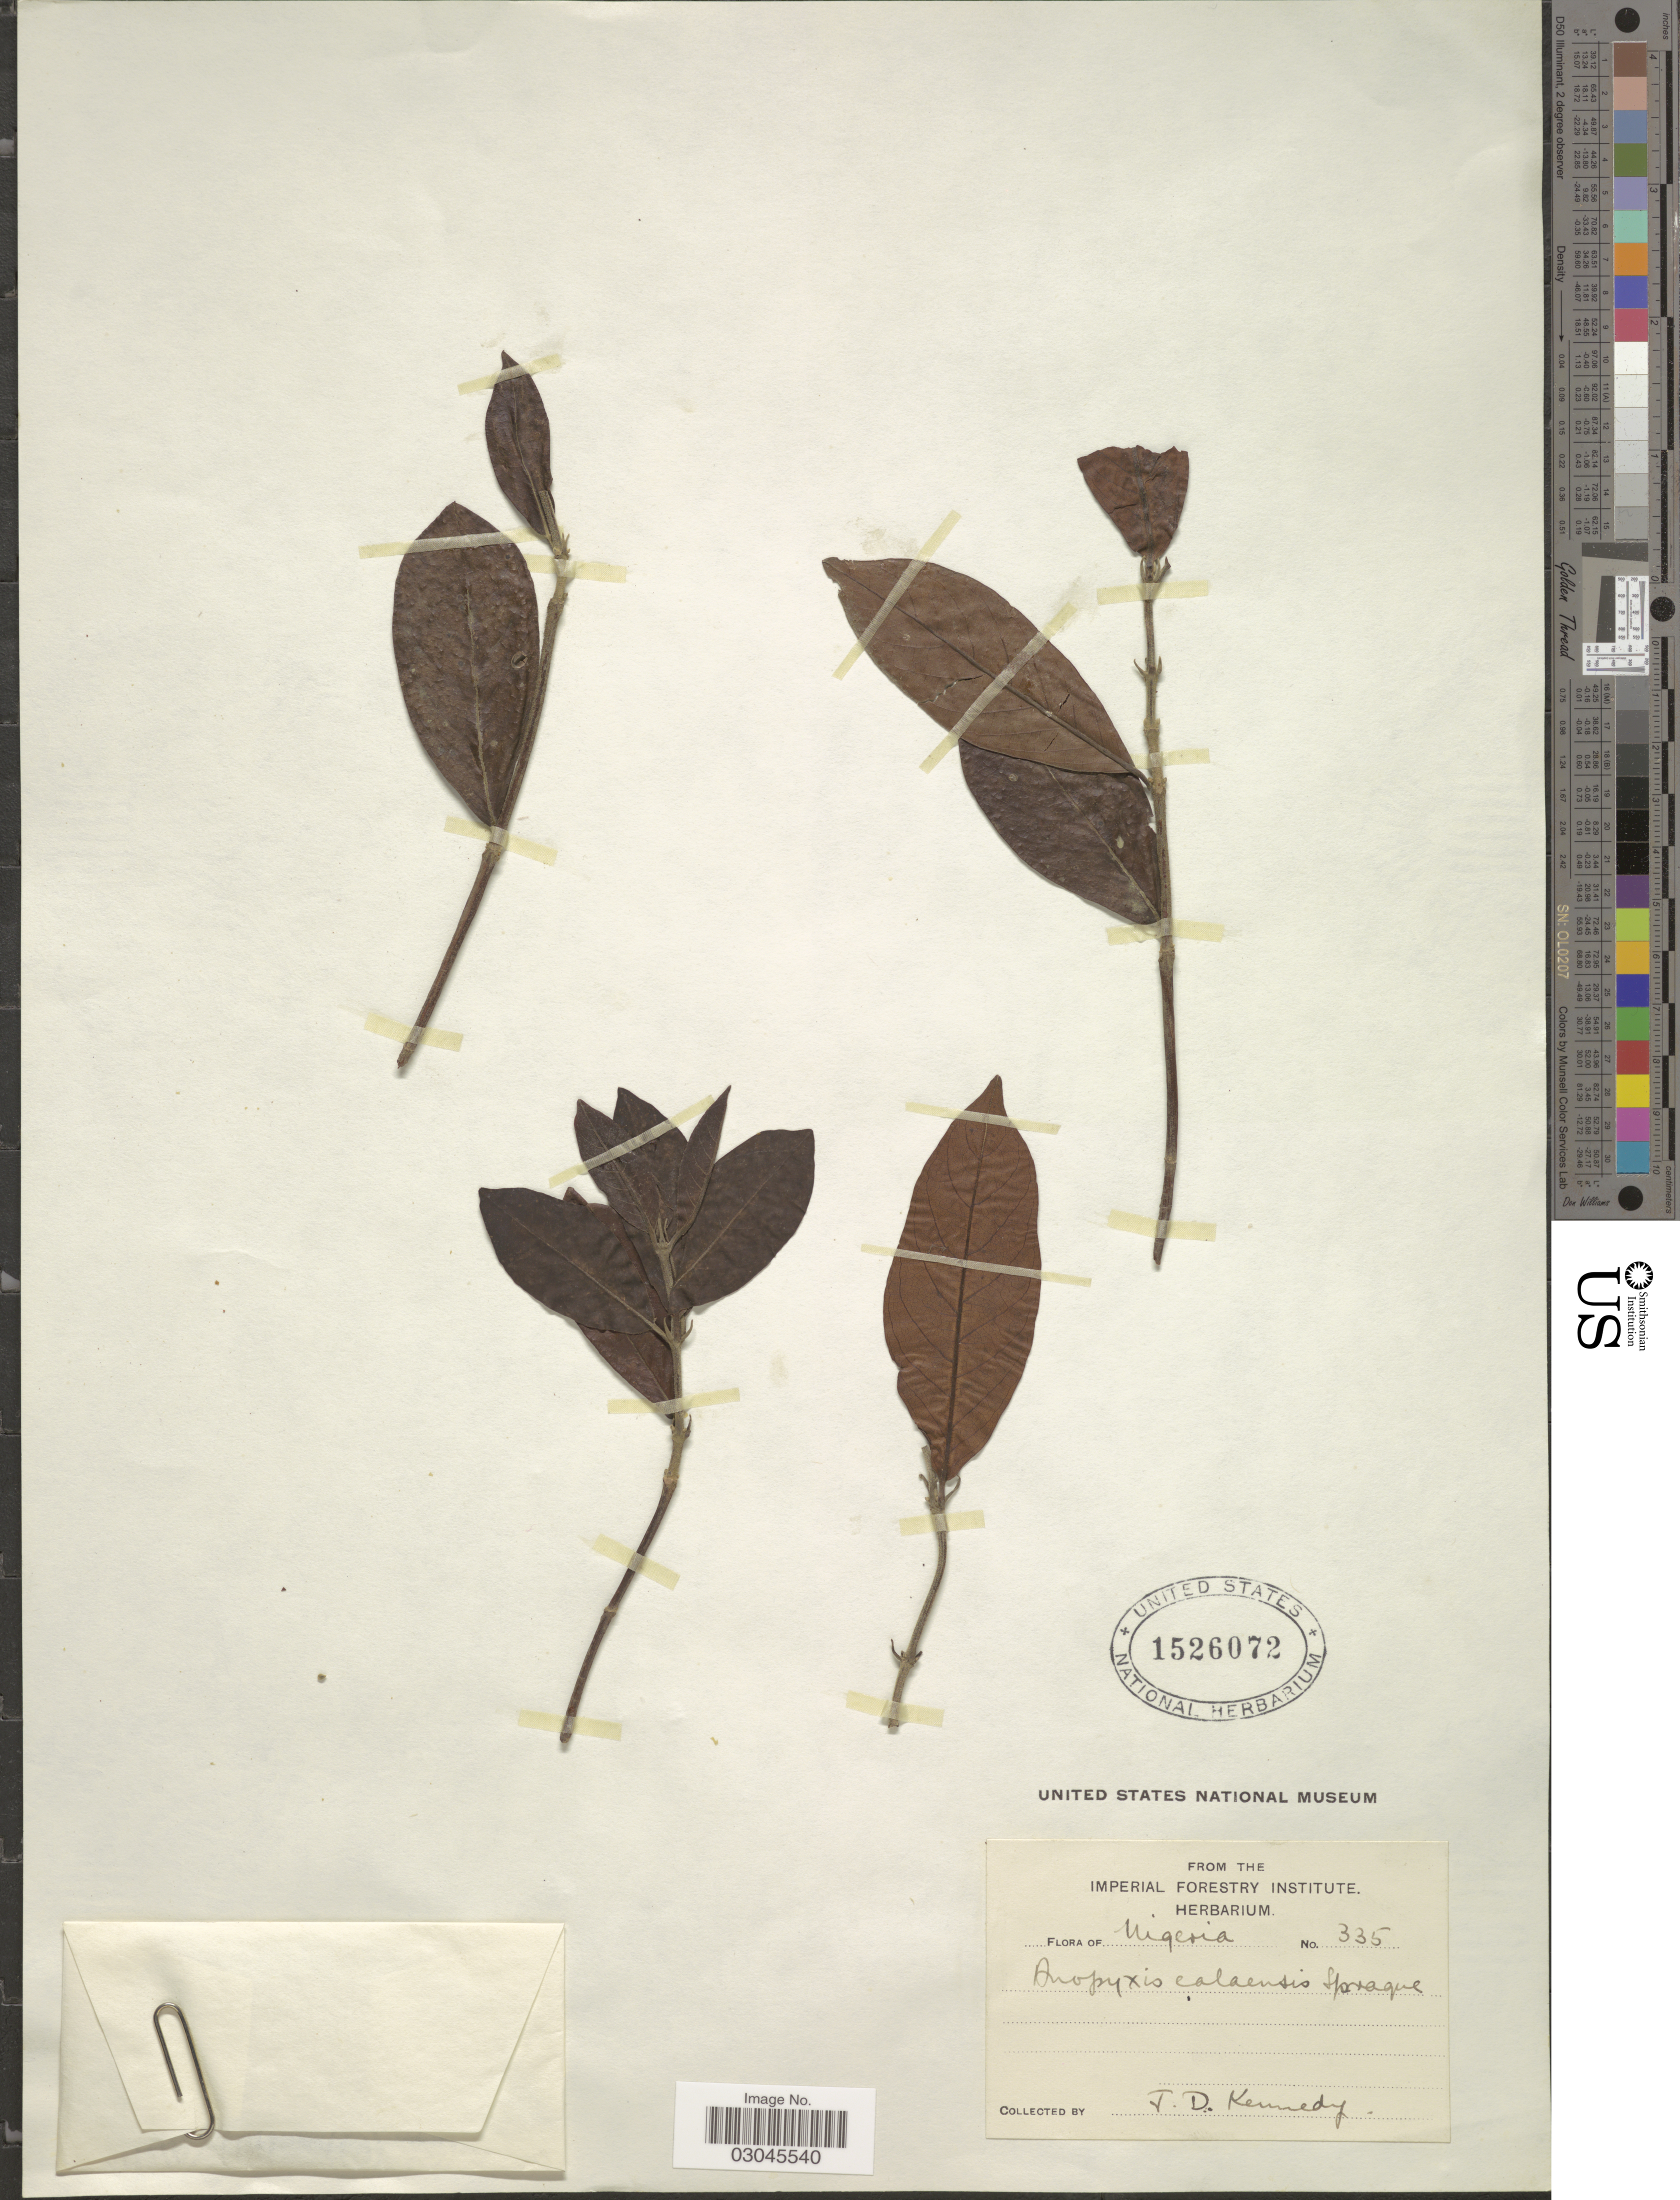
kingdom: Plantae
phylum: Tracheophyta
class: Magnoliopsida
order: Malpighiales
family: Rhizophoraceae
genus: Anopyxis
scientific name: Anopyxis ealaensis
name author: (De Wild.) Sprague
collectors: J. D. Kennedy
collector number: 335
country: Nigeria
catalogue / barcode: US 1526072